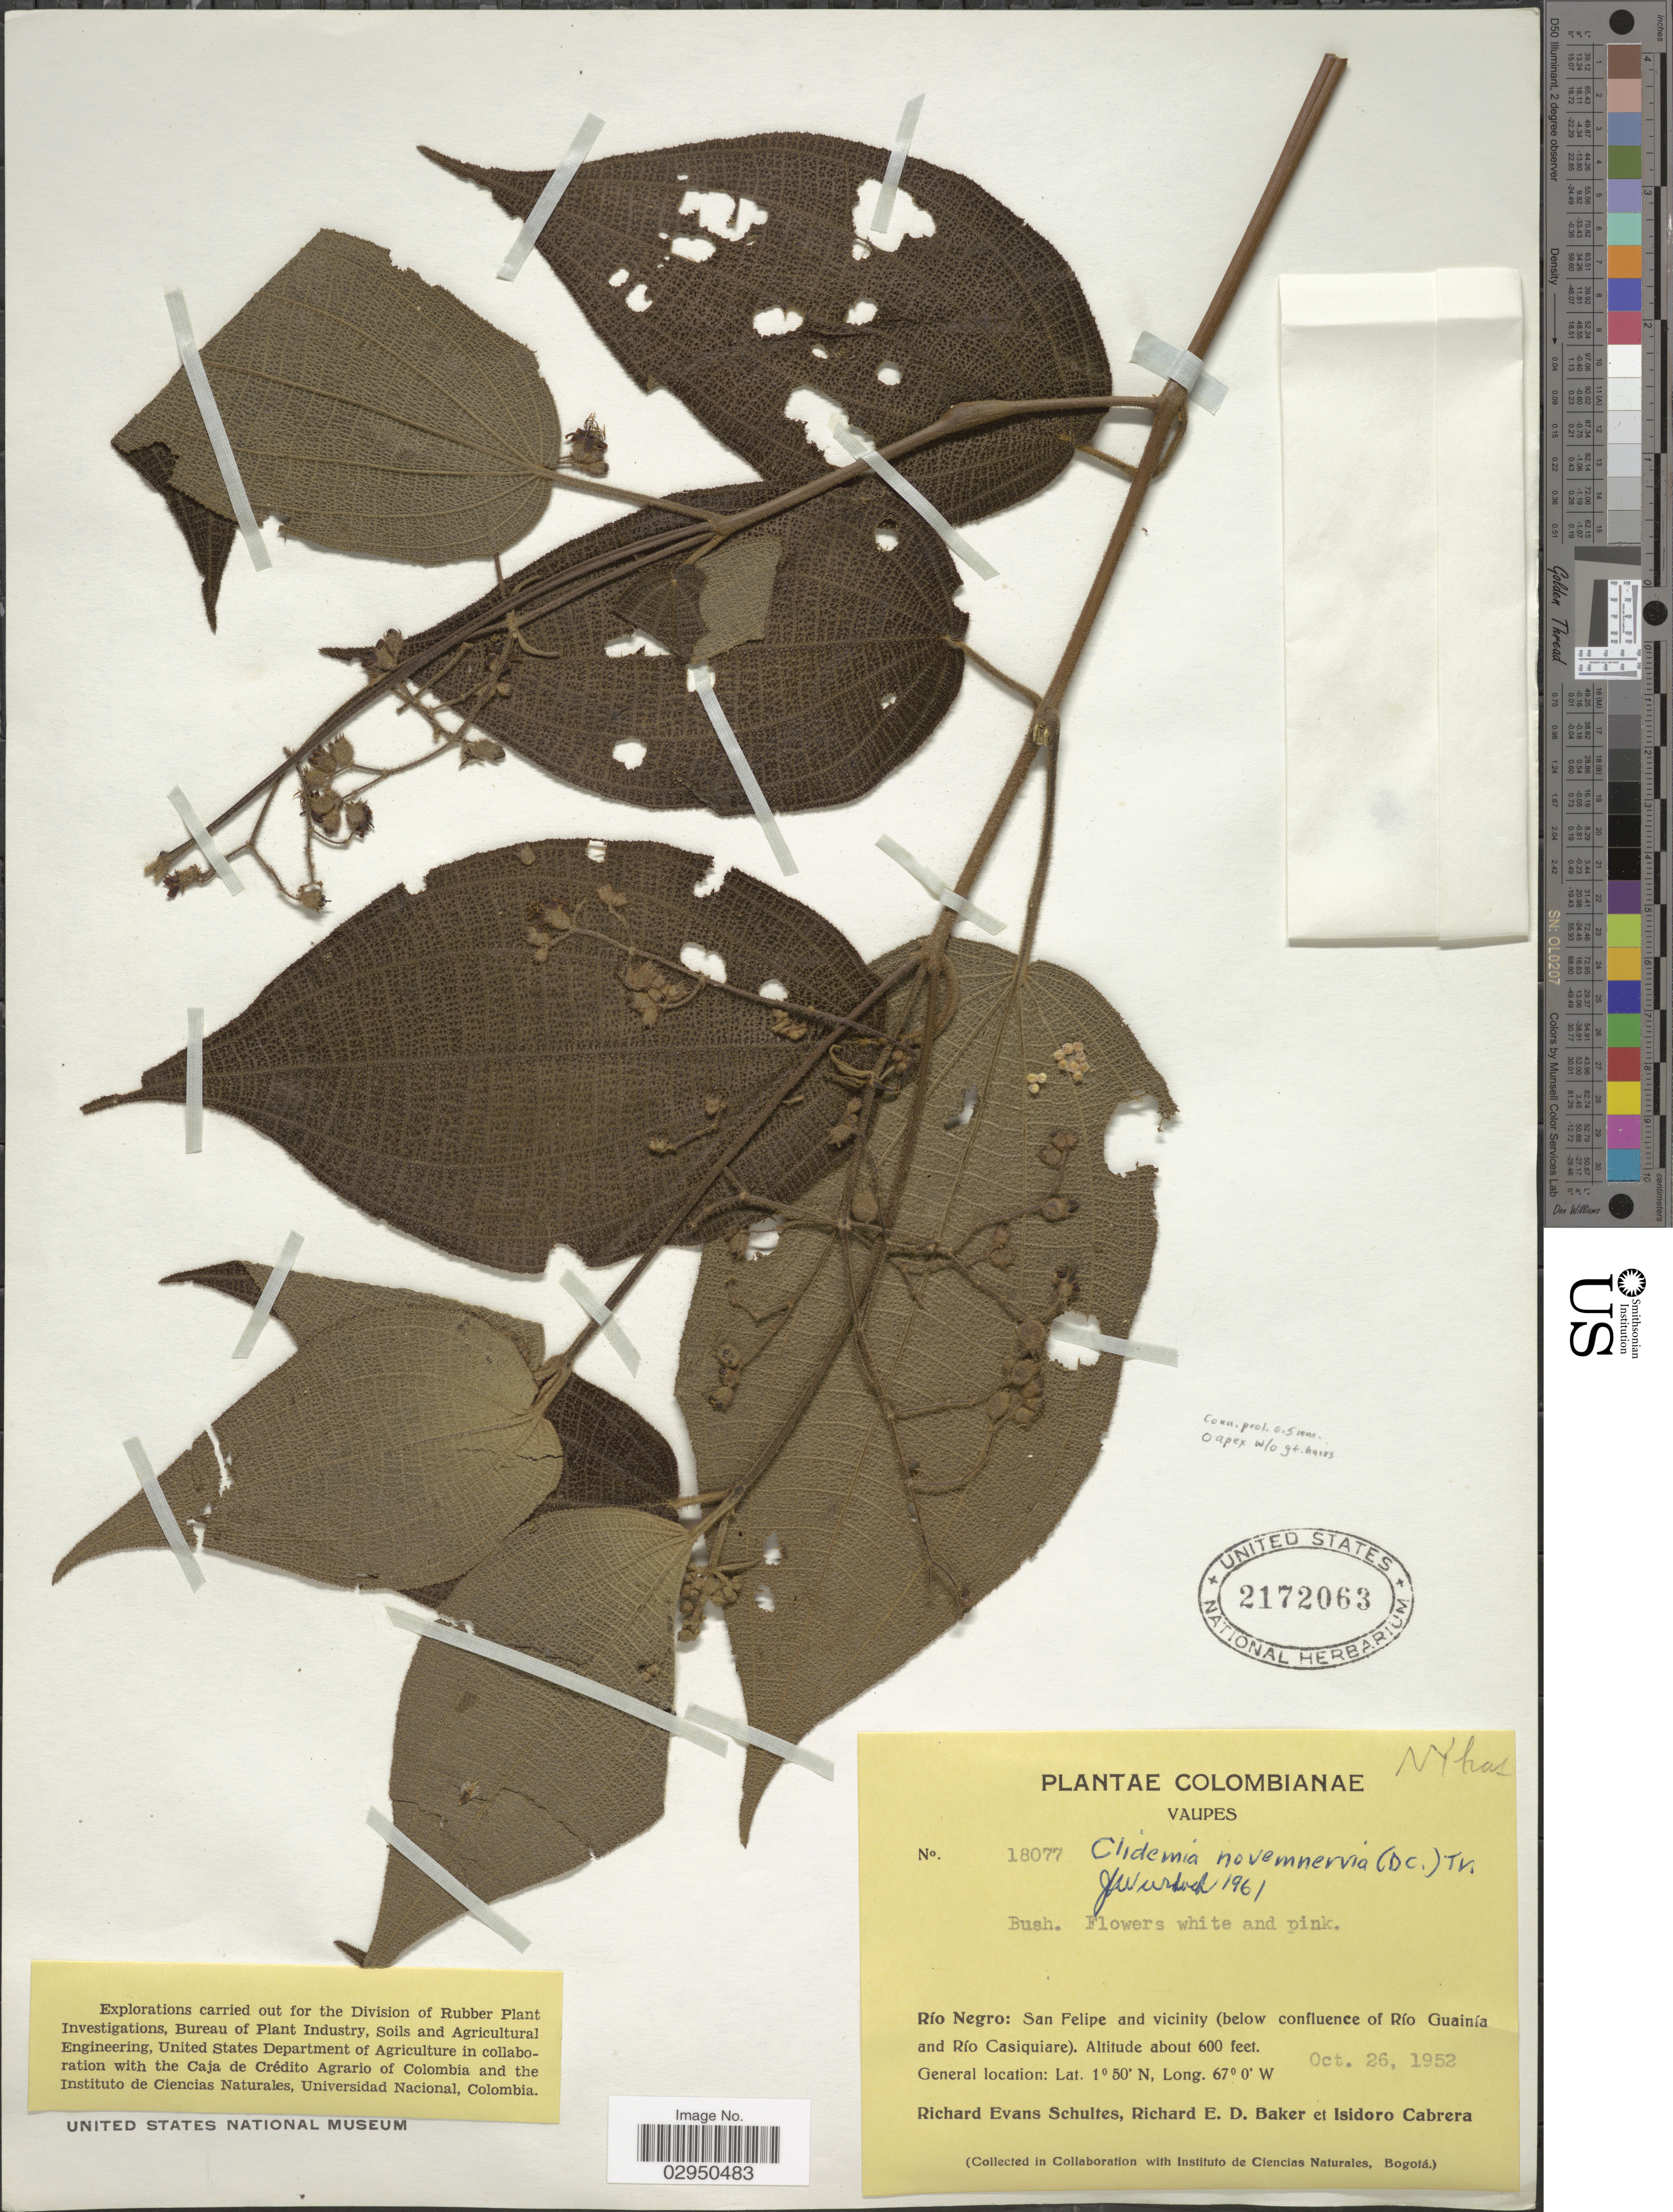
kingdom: Plantae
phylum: Tracheophyta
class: Magnoliopsida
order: Myrtales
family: Melastomataceae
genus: Clidemia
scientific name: Clidemia novemnervia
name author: (DC.) Triana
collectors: R. E. Schultes, R. E. D. Baker & I. Cabrera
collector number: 18077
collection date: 1952-10-26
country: Colombia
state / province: Vaupés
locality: Río Negro: San Felipe and vicinity (below confluence of Río Guainía and Río Casiquiare).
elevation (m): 183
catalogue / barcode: US 2172063